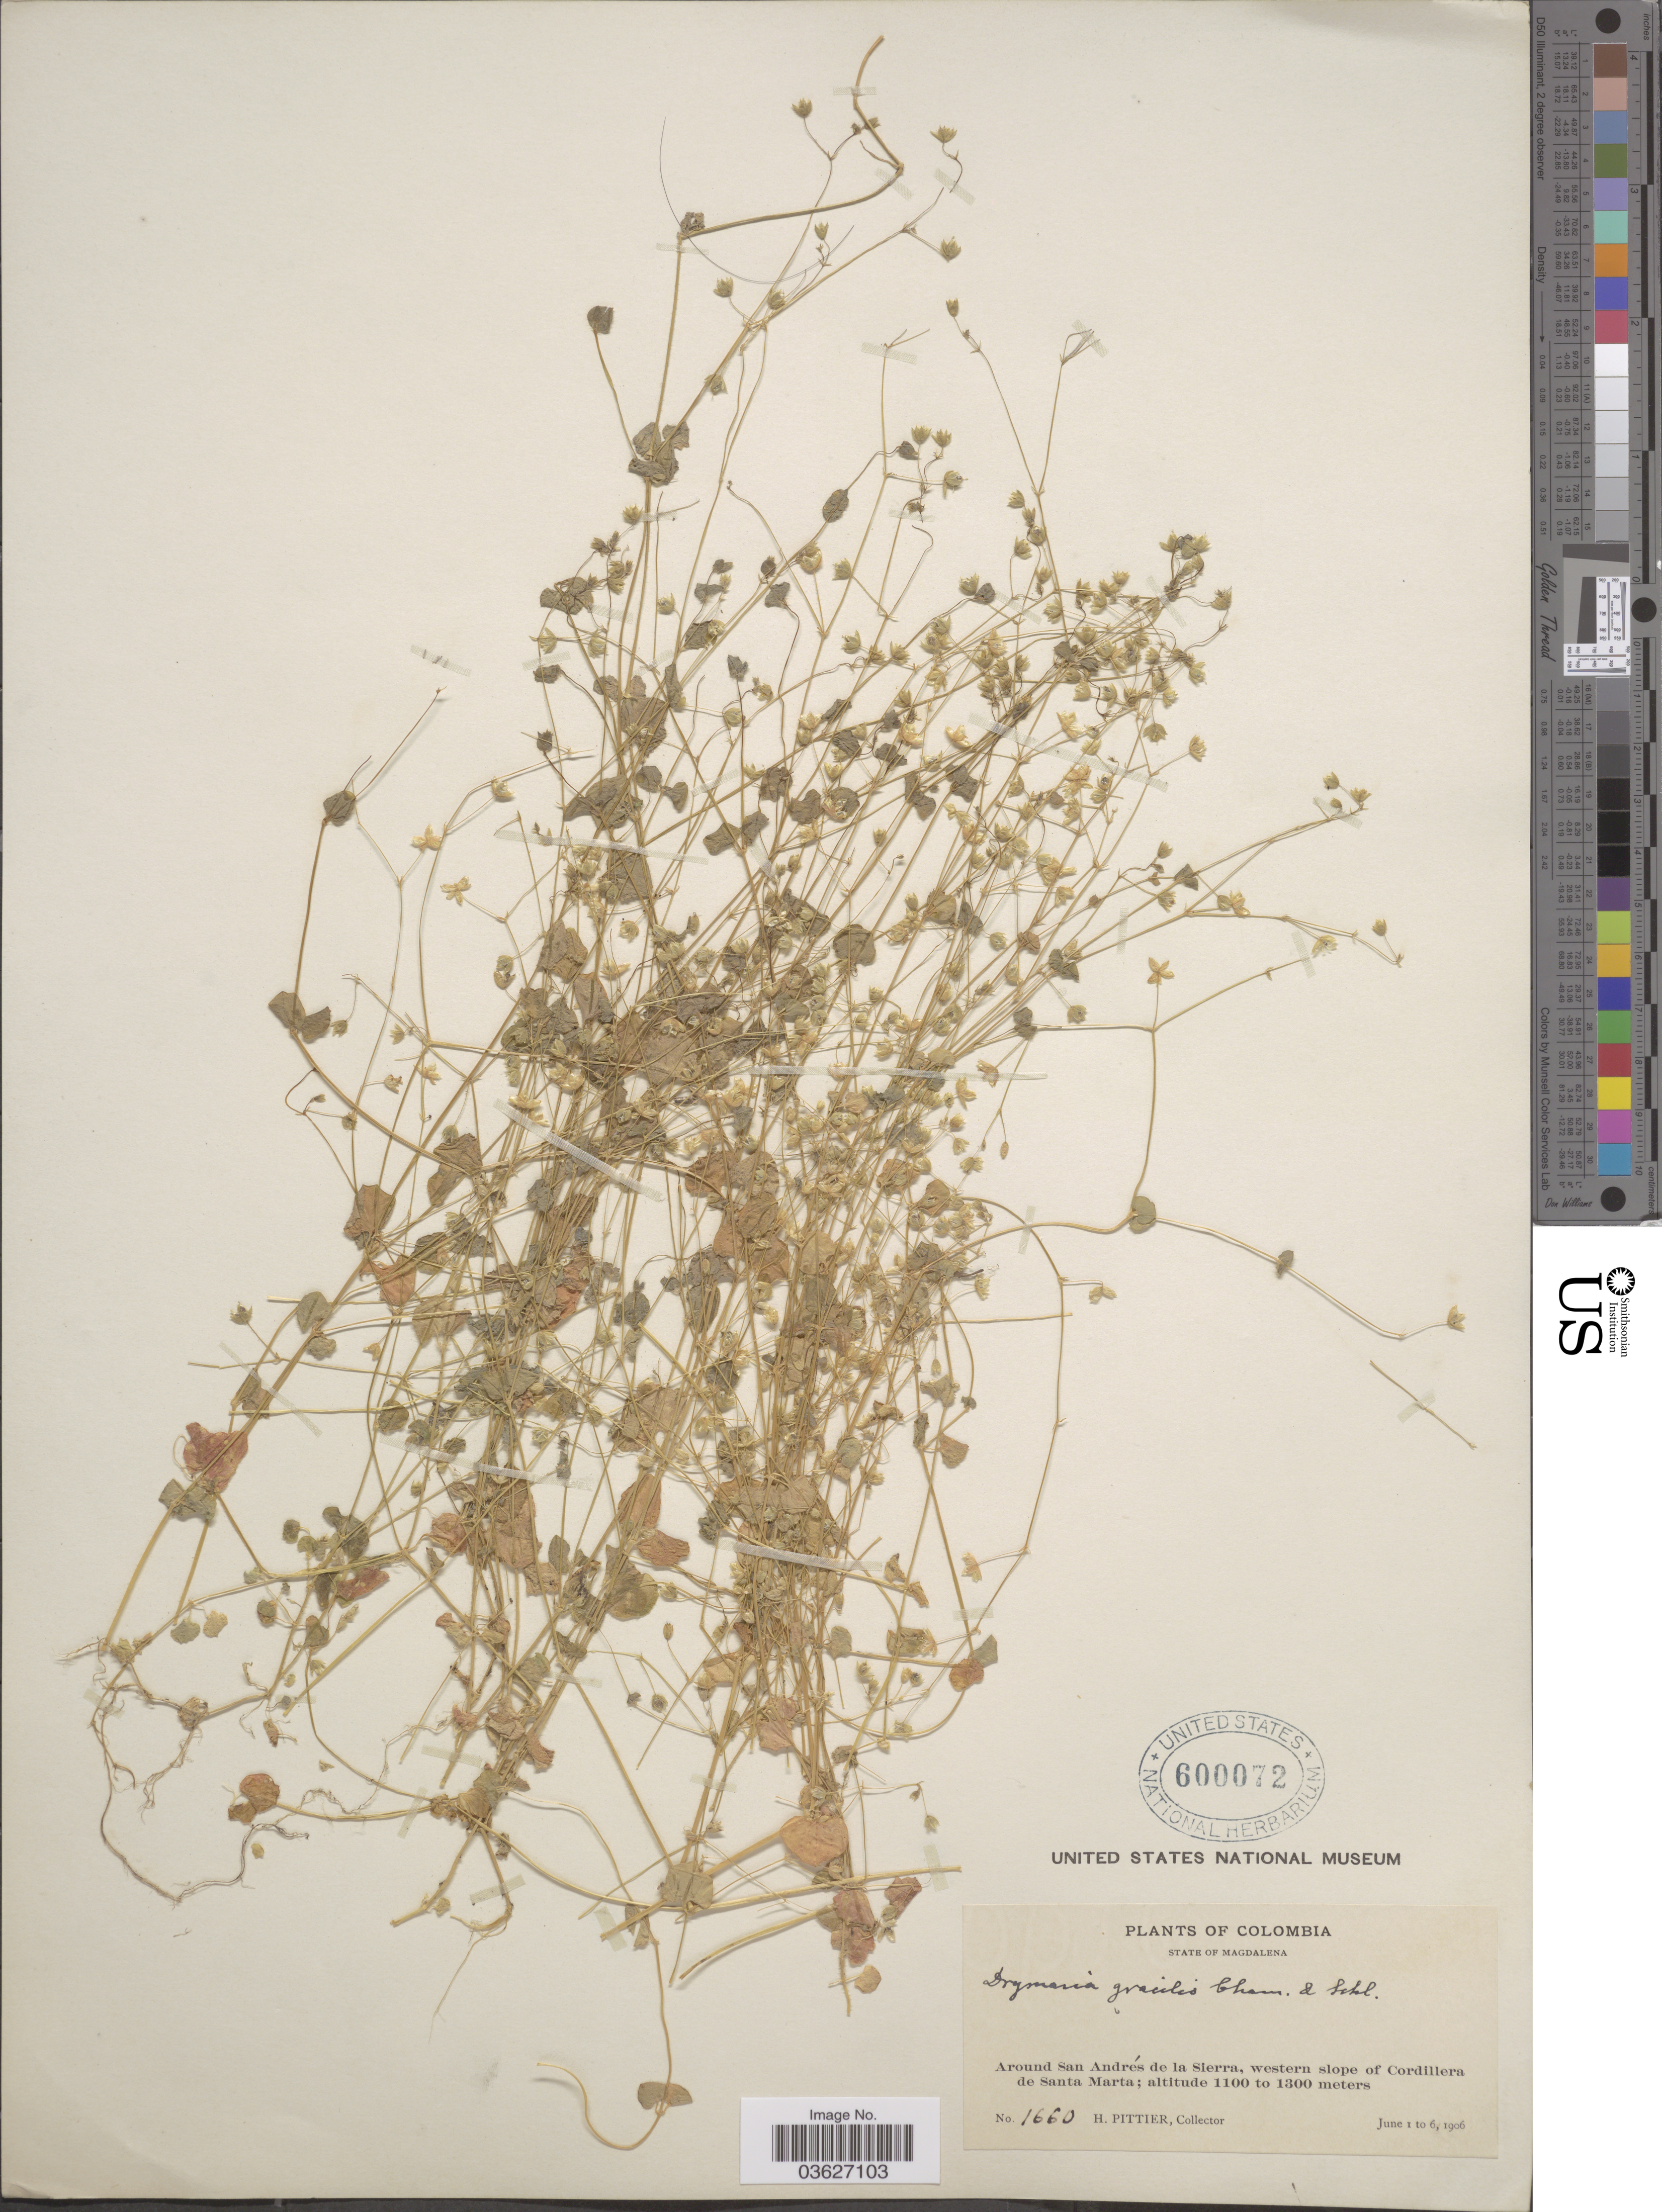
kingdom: Plantae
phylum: Tracheophyta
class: Magnoliopsida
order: Caryophyllales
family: Caryophyllaceae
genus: Drymaria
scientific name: Drymaria gracilis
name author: Cham. & Schltdl.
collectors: H. F. Pittier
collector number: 1660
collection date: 1906-06-01/1906-06-06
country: Colombia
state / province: Magdalena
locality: Around San Andrés de la Sierra, western slope of Cordillera de Santa Marta.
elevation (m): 1100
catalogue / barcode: US 600072